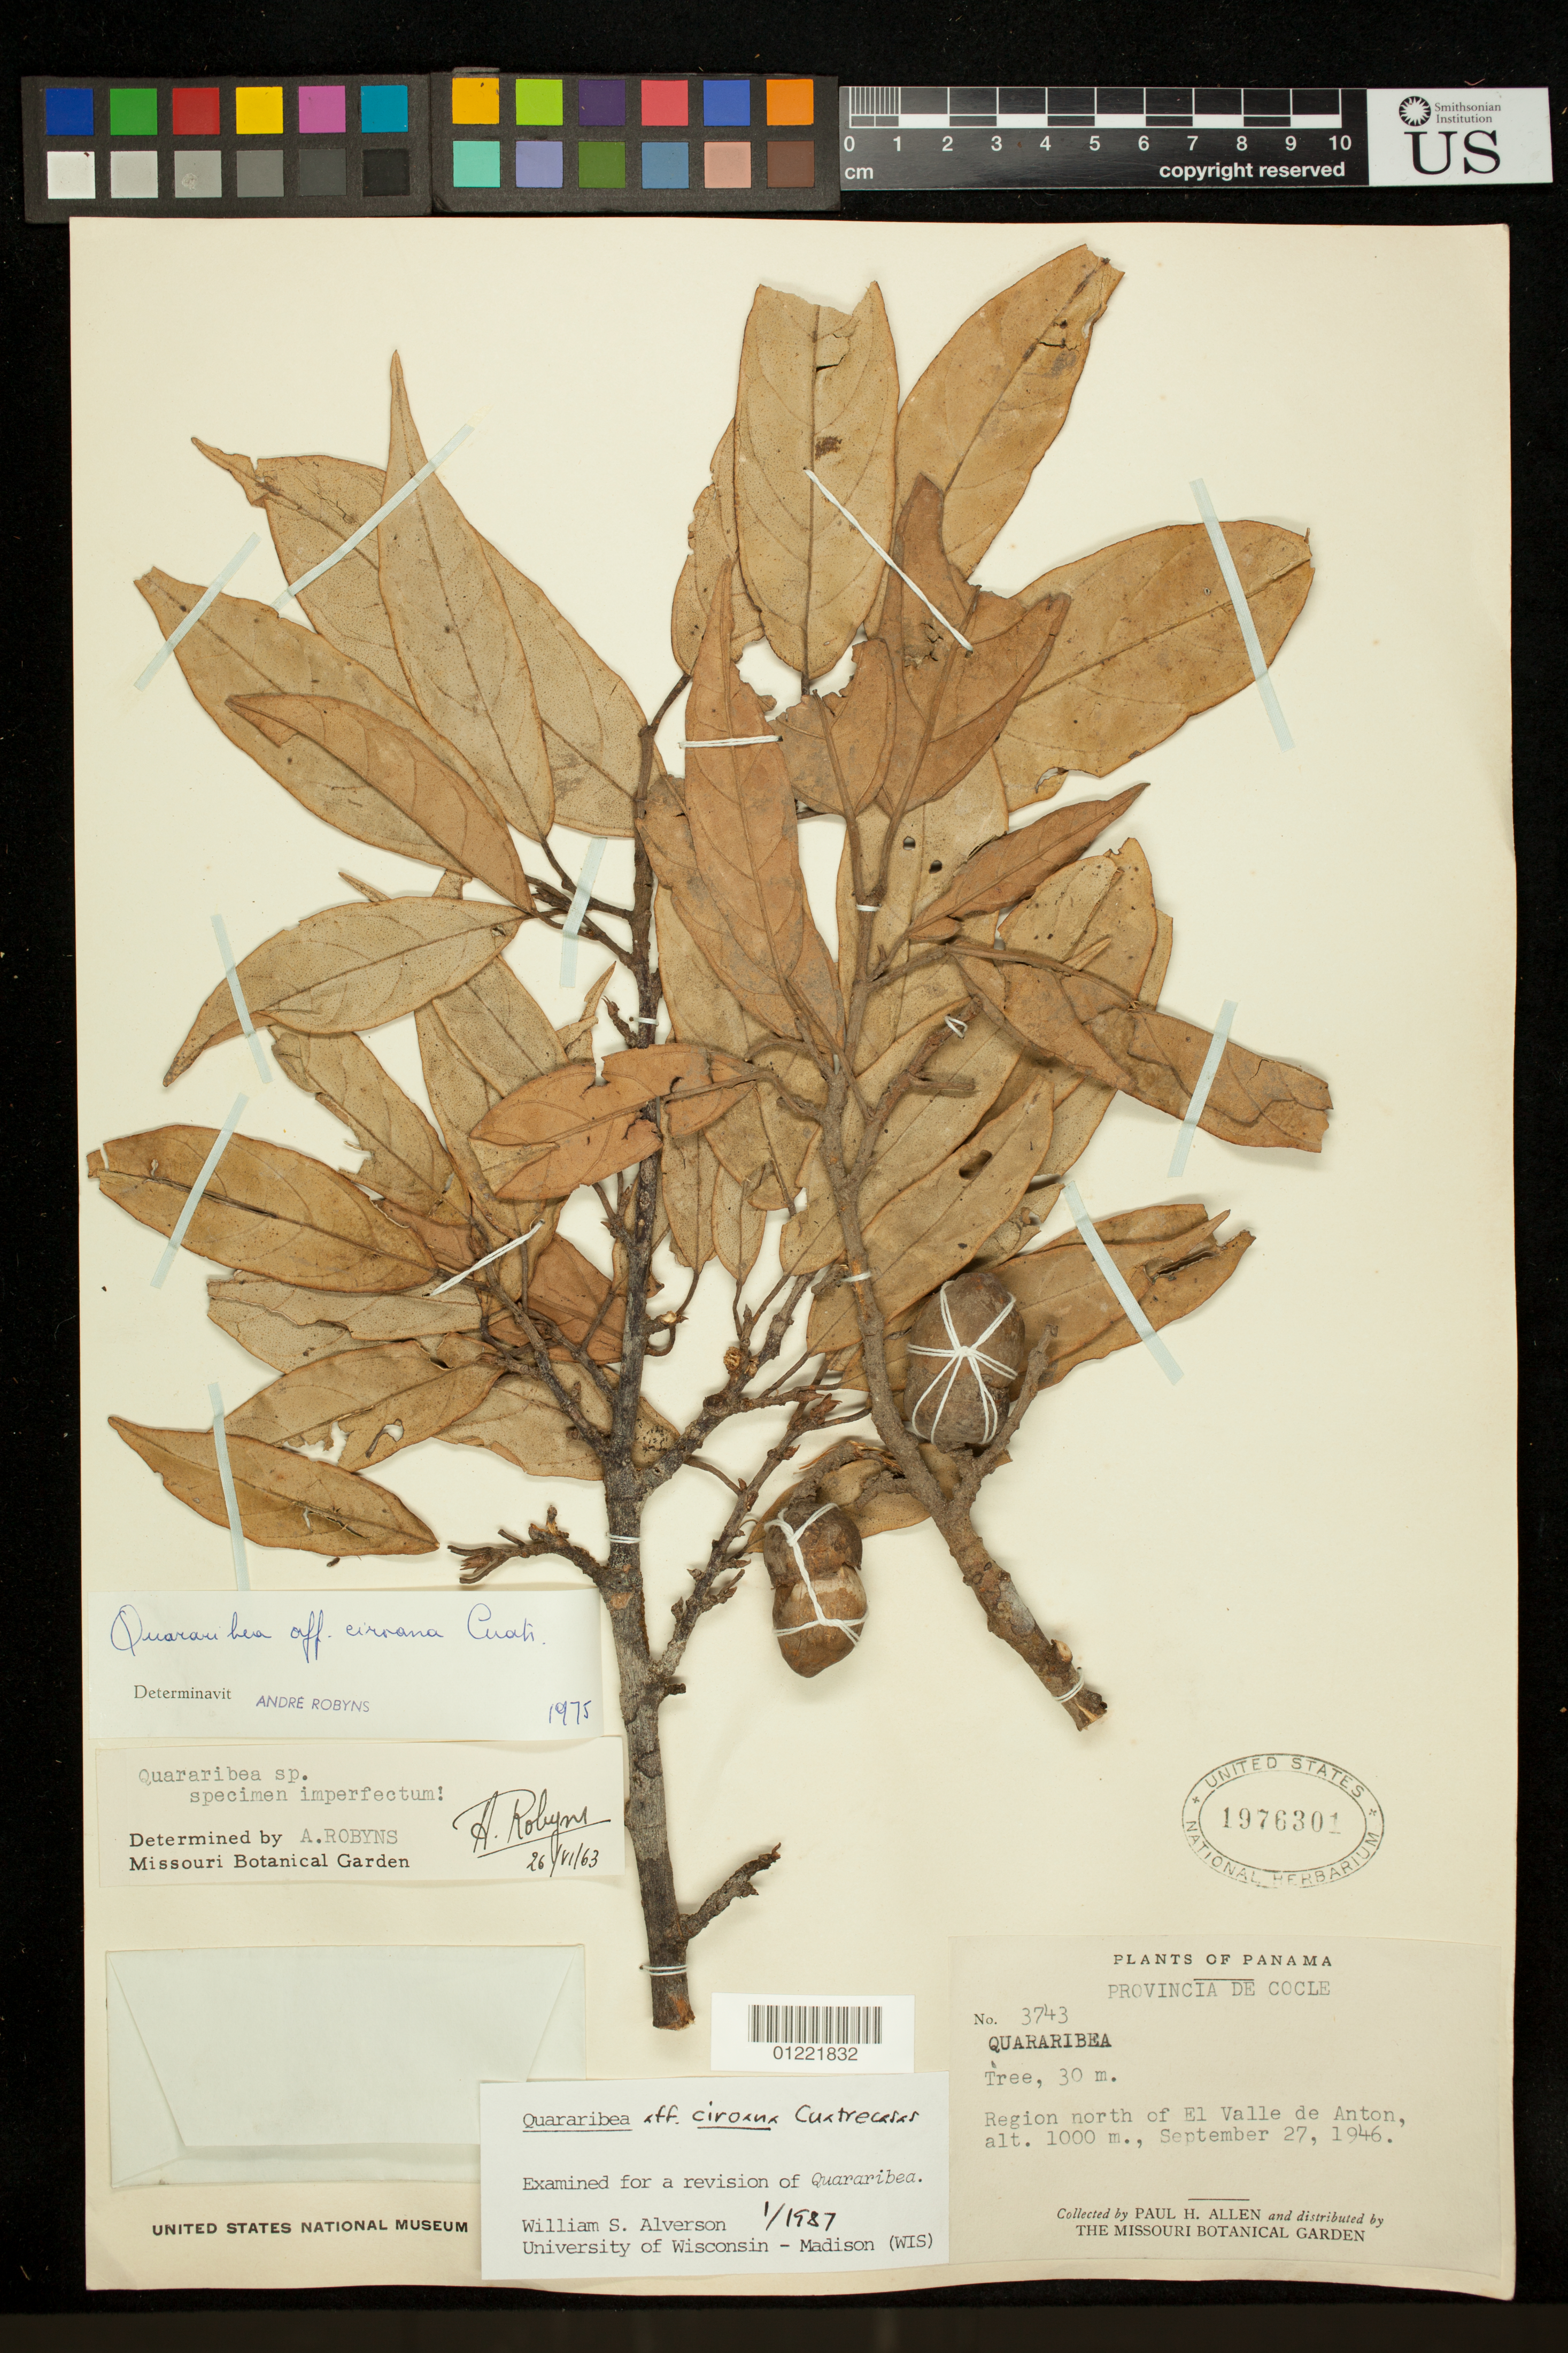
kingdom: Plantae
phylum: Tracheophyta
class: Magnoliopsida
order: Malvales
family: Malvaceae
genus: Quararibea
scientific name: Quararibea ciroana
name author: Cuatrec.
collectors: P. H. Allen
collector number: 3743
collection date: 1946-09-27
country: Panama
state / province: Coclé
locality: Region north of El Valle de Anton.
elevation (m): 1000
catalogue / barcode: US 1976301